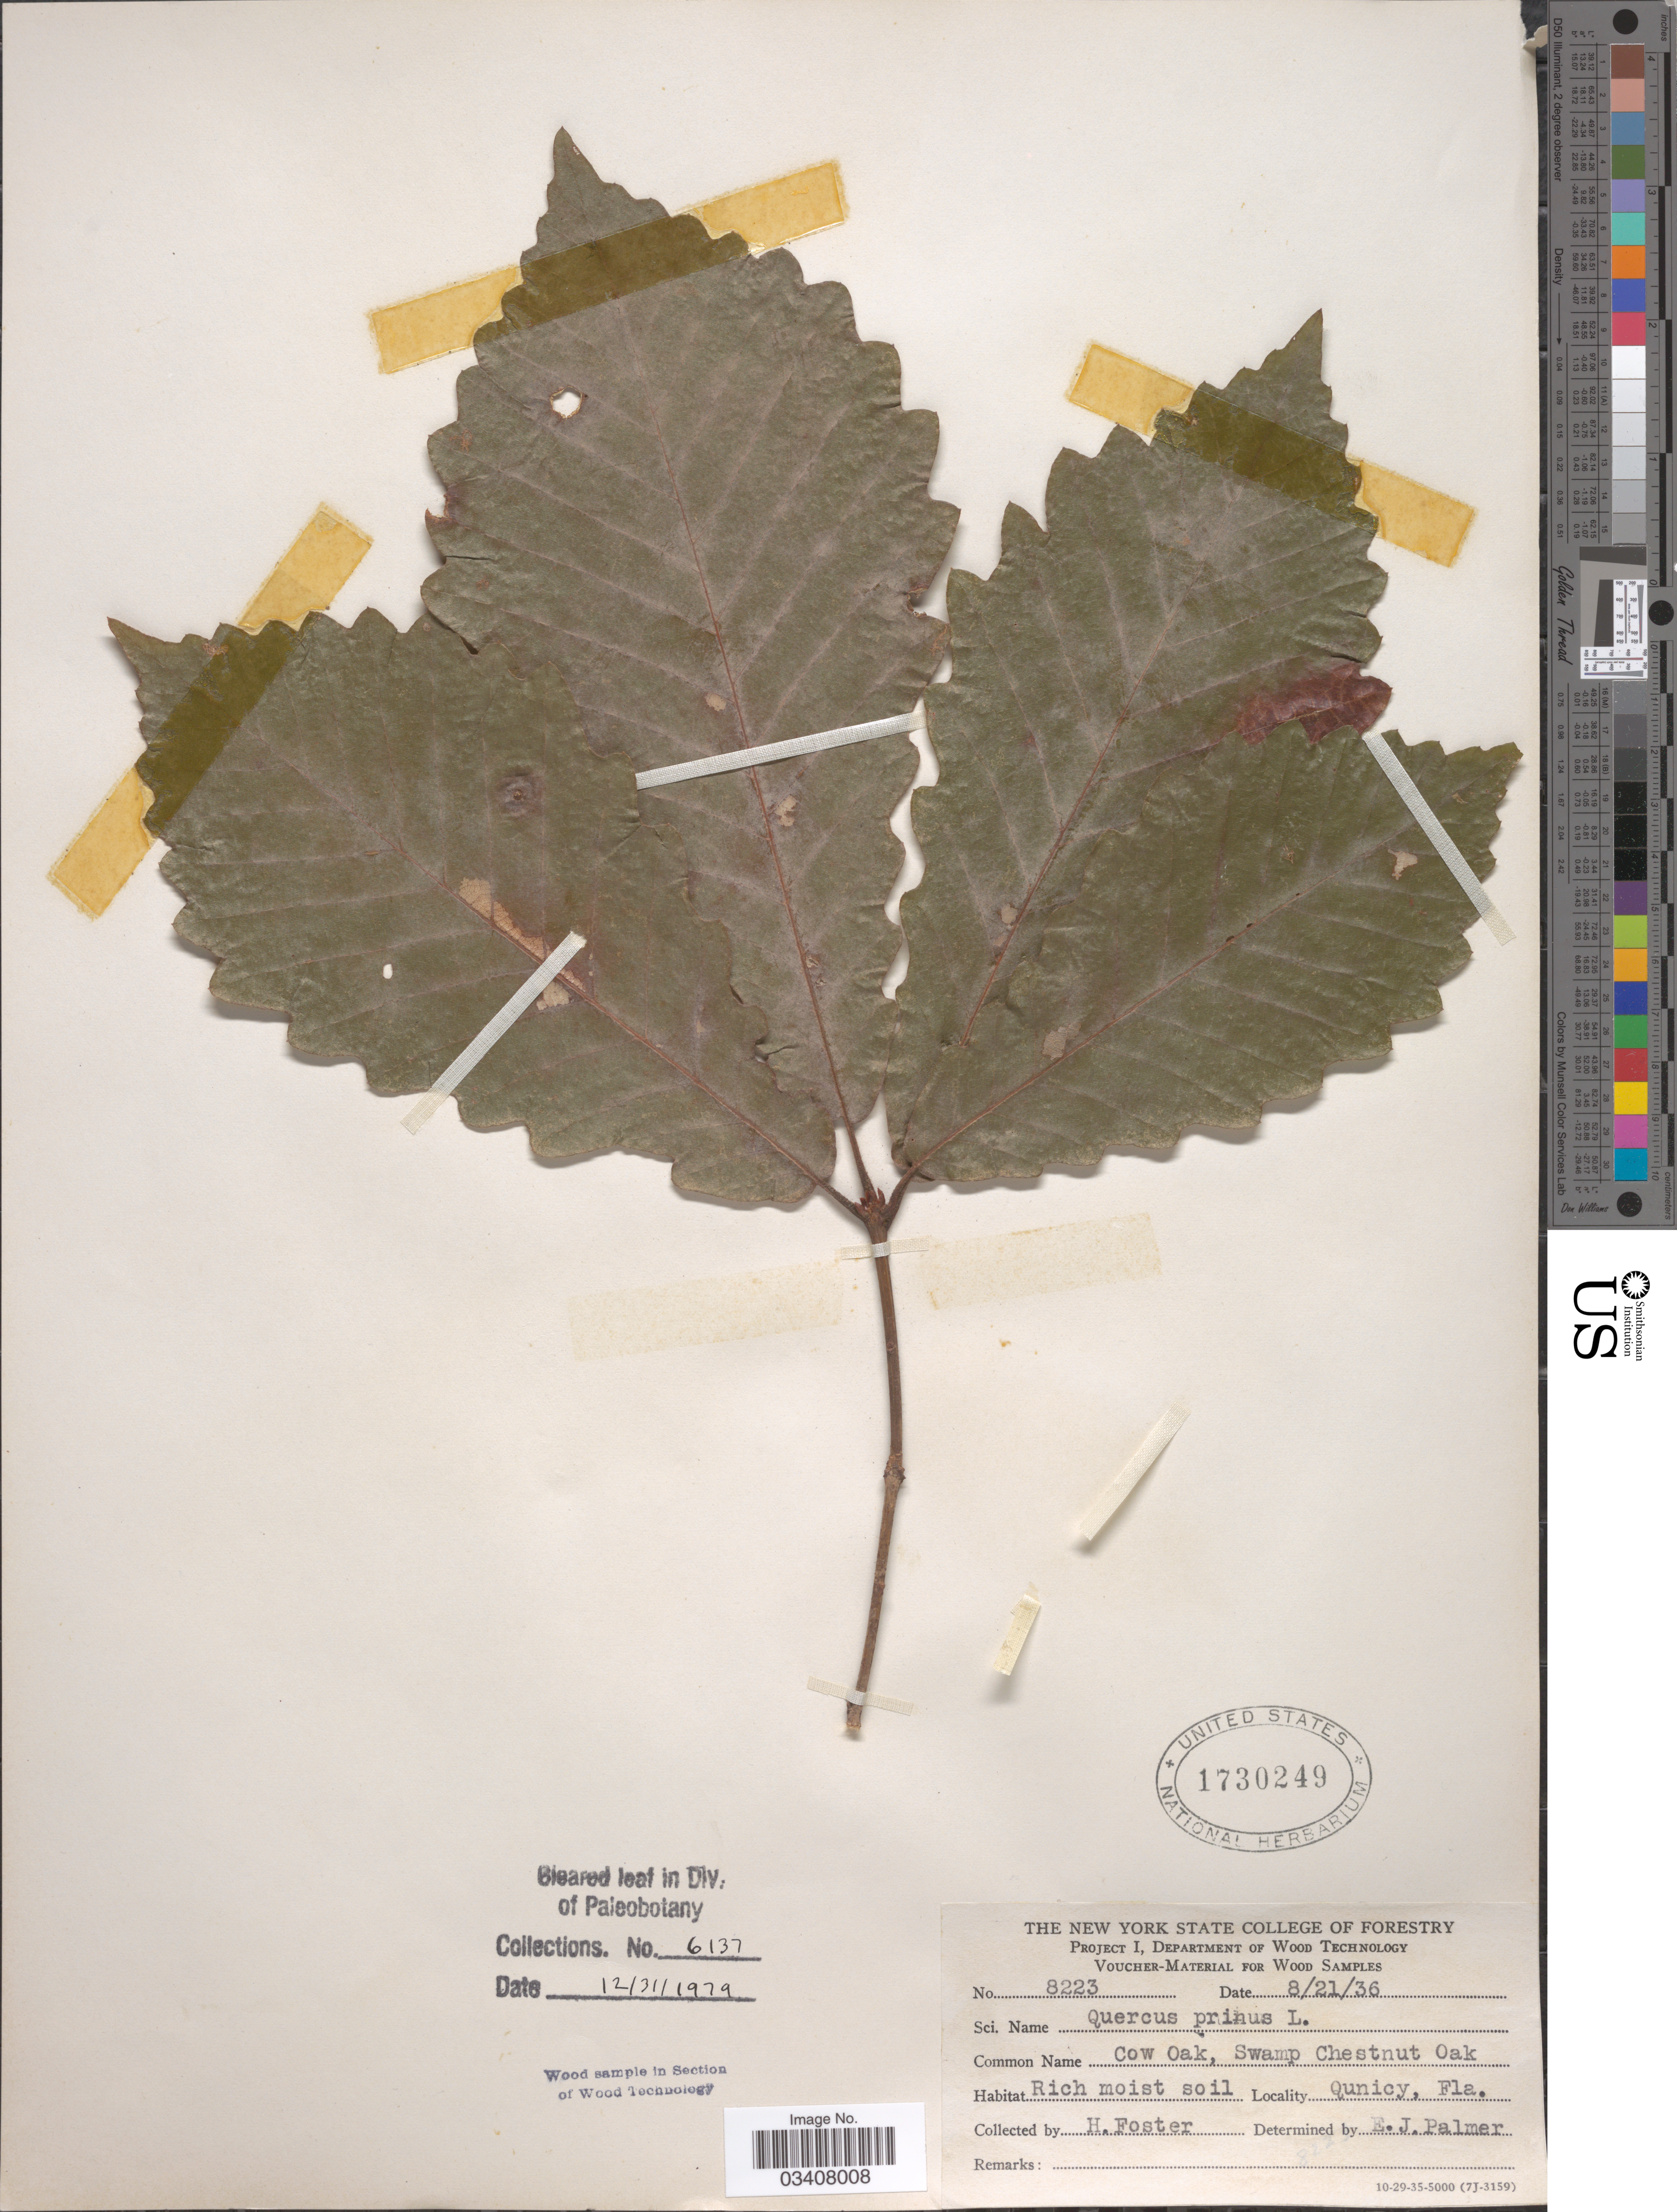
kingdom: Plantae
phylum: Tracheophyta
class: Magnoliopsida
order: Fagales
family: Fagaceae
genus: Quercus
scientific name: Quercus michauxii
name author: Nutt.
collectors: H. Foster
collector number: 8223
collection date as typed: Transcribed d/m/y: 21/8/36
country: United States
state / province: Florida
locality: Cow Oak, Swamp Chestnut Oak. Quincy.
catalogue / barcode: US 1730249